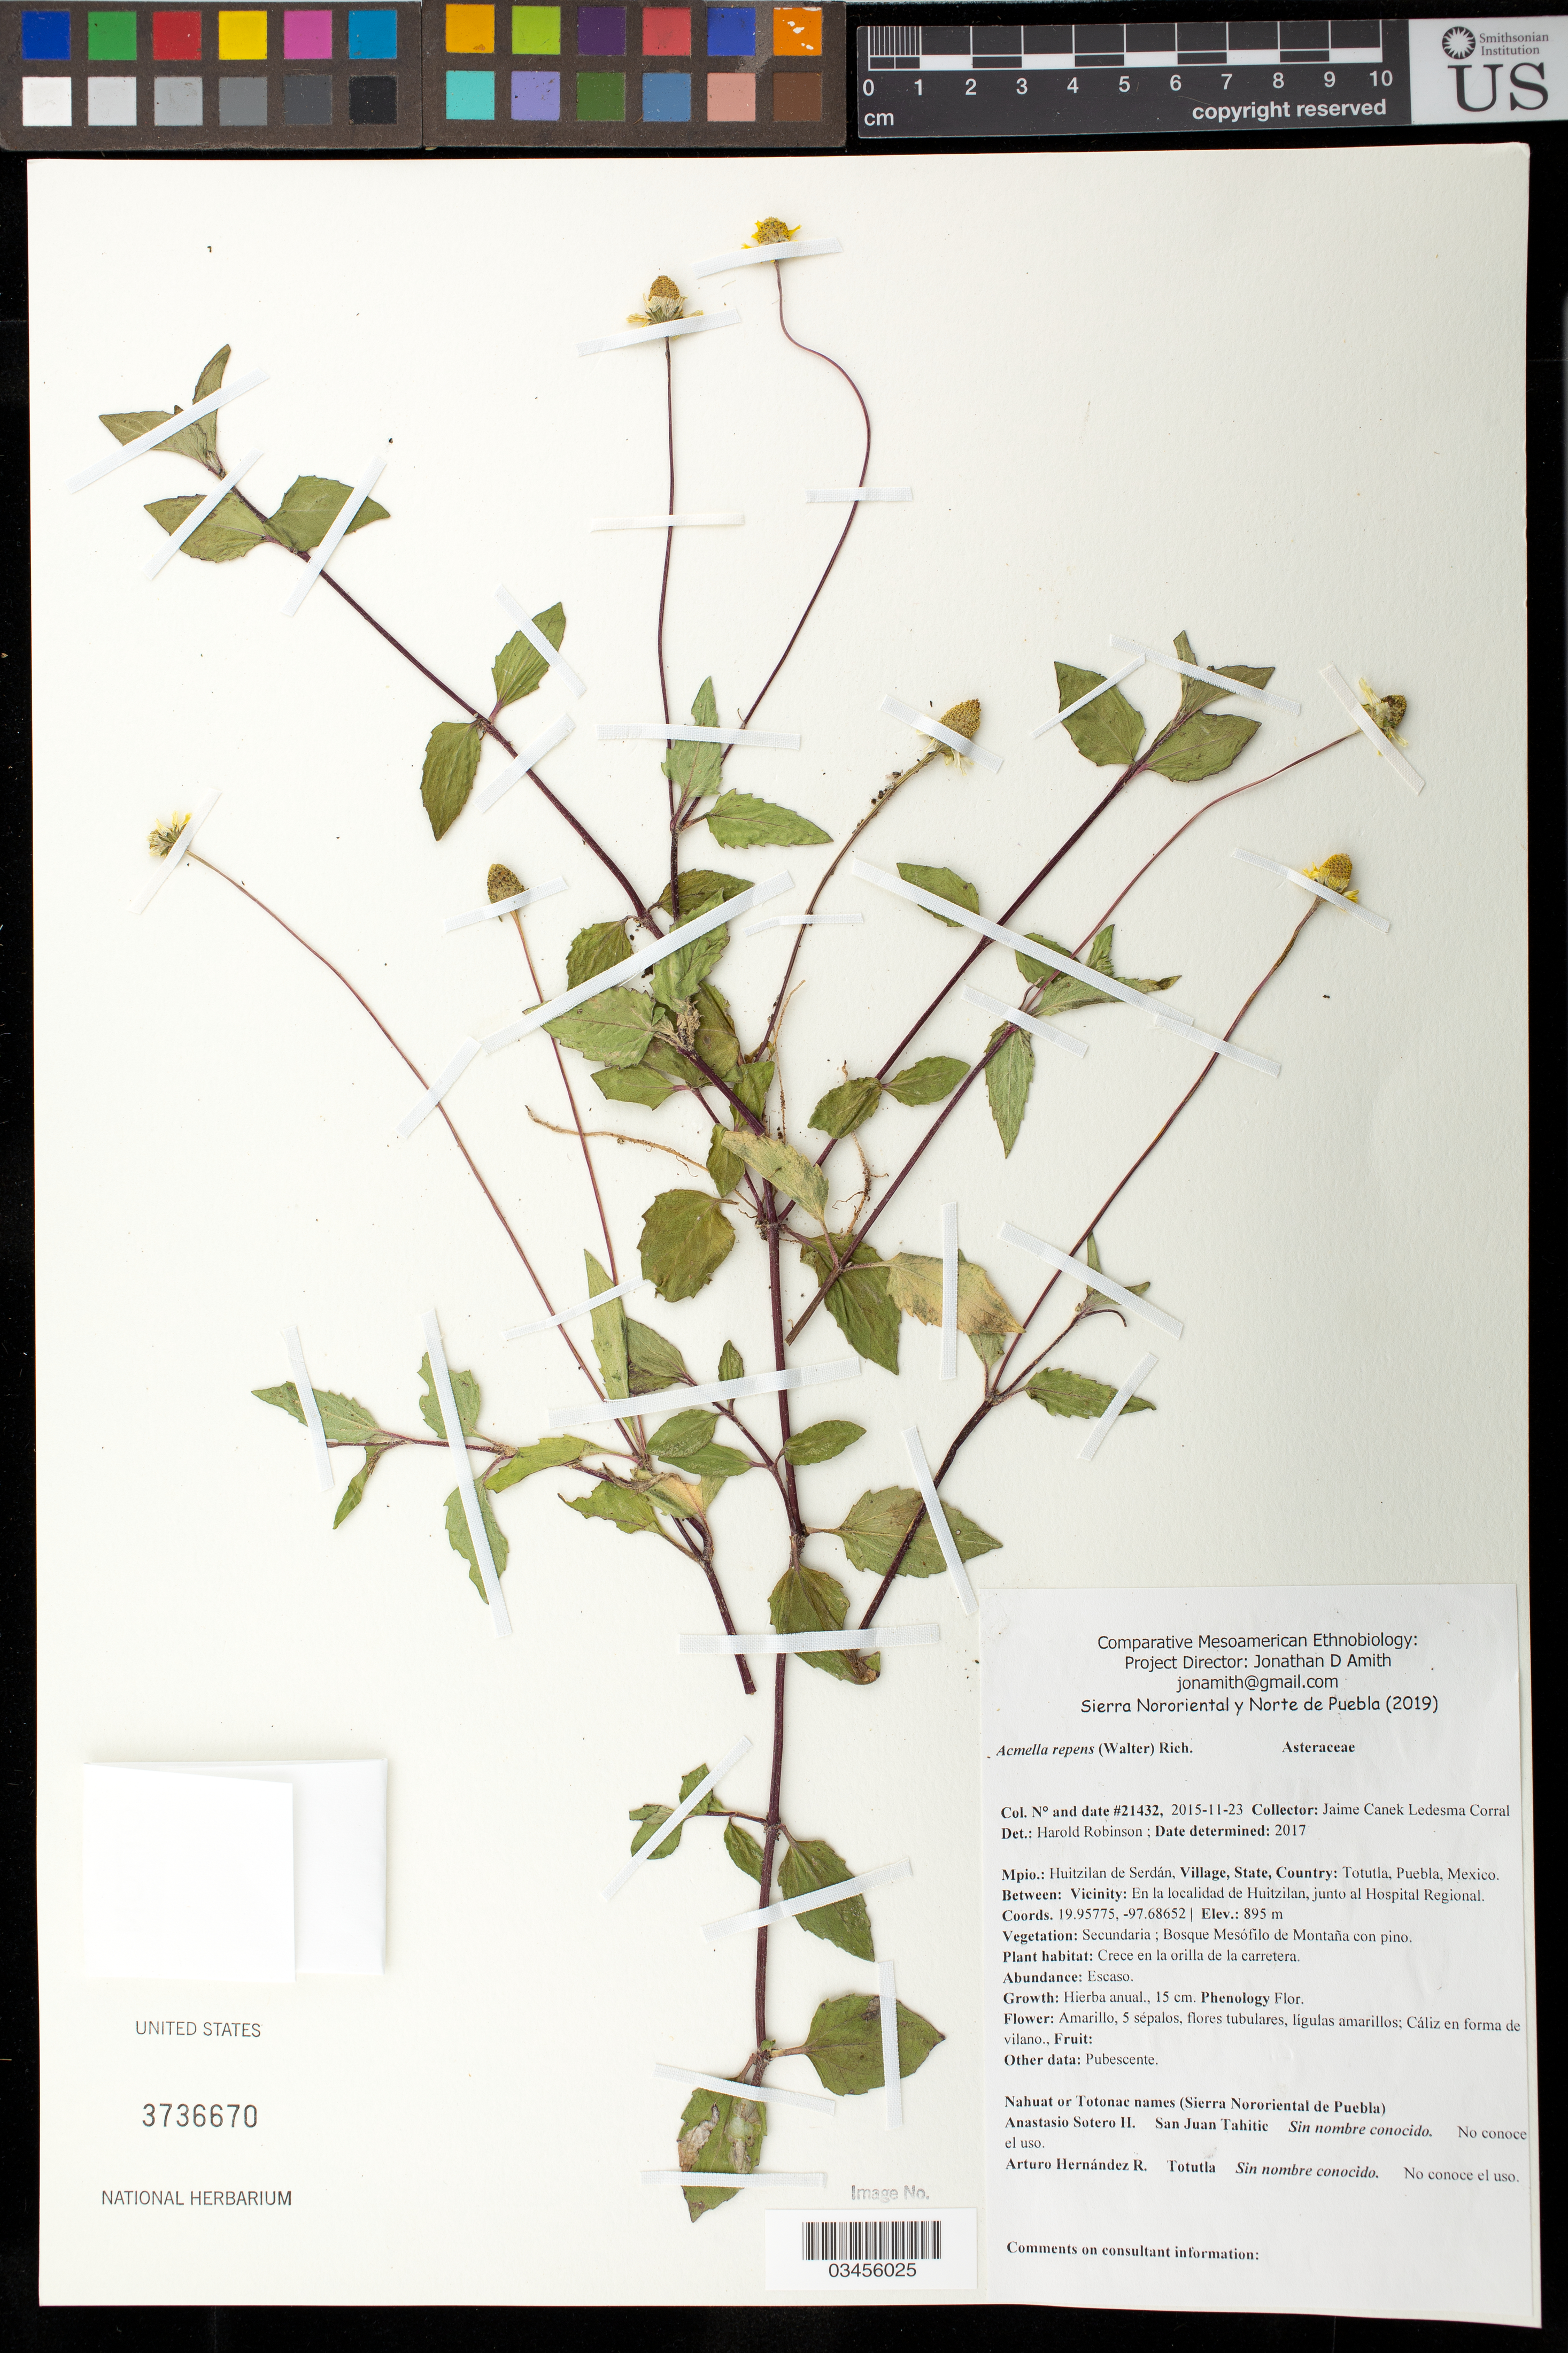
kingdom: Plantae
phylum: Tracheophyta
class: Magnoliopsida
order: Asterales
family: Asteraceae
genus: Acmella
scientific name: Acmella repens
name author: (Walter) Rich.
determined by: Robinson, Harold E., (US)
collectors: Canek Ledesma C.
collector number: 21432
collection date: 2015-11-23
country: México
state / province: Puebla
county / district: Huitzilan de Serdán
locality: PUEBLO: Totutla; LOCALIDAD EXACTA: En la localidad de Huitzilan, junto al Hospital Regional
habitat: Bosque mesófilo de montaña con pino | Crece en la orilla de la carretera.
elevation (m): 895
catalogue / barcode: US 3736670